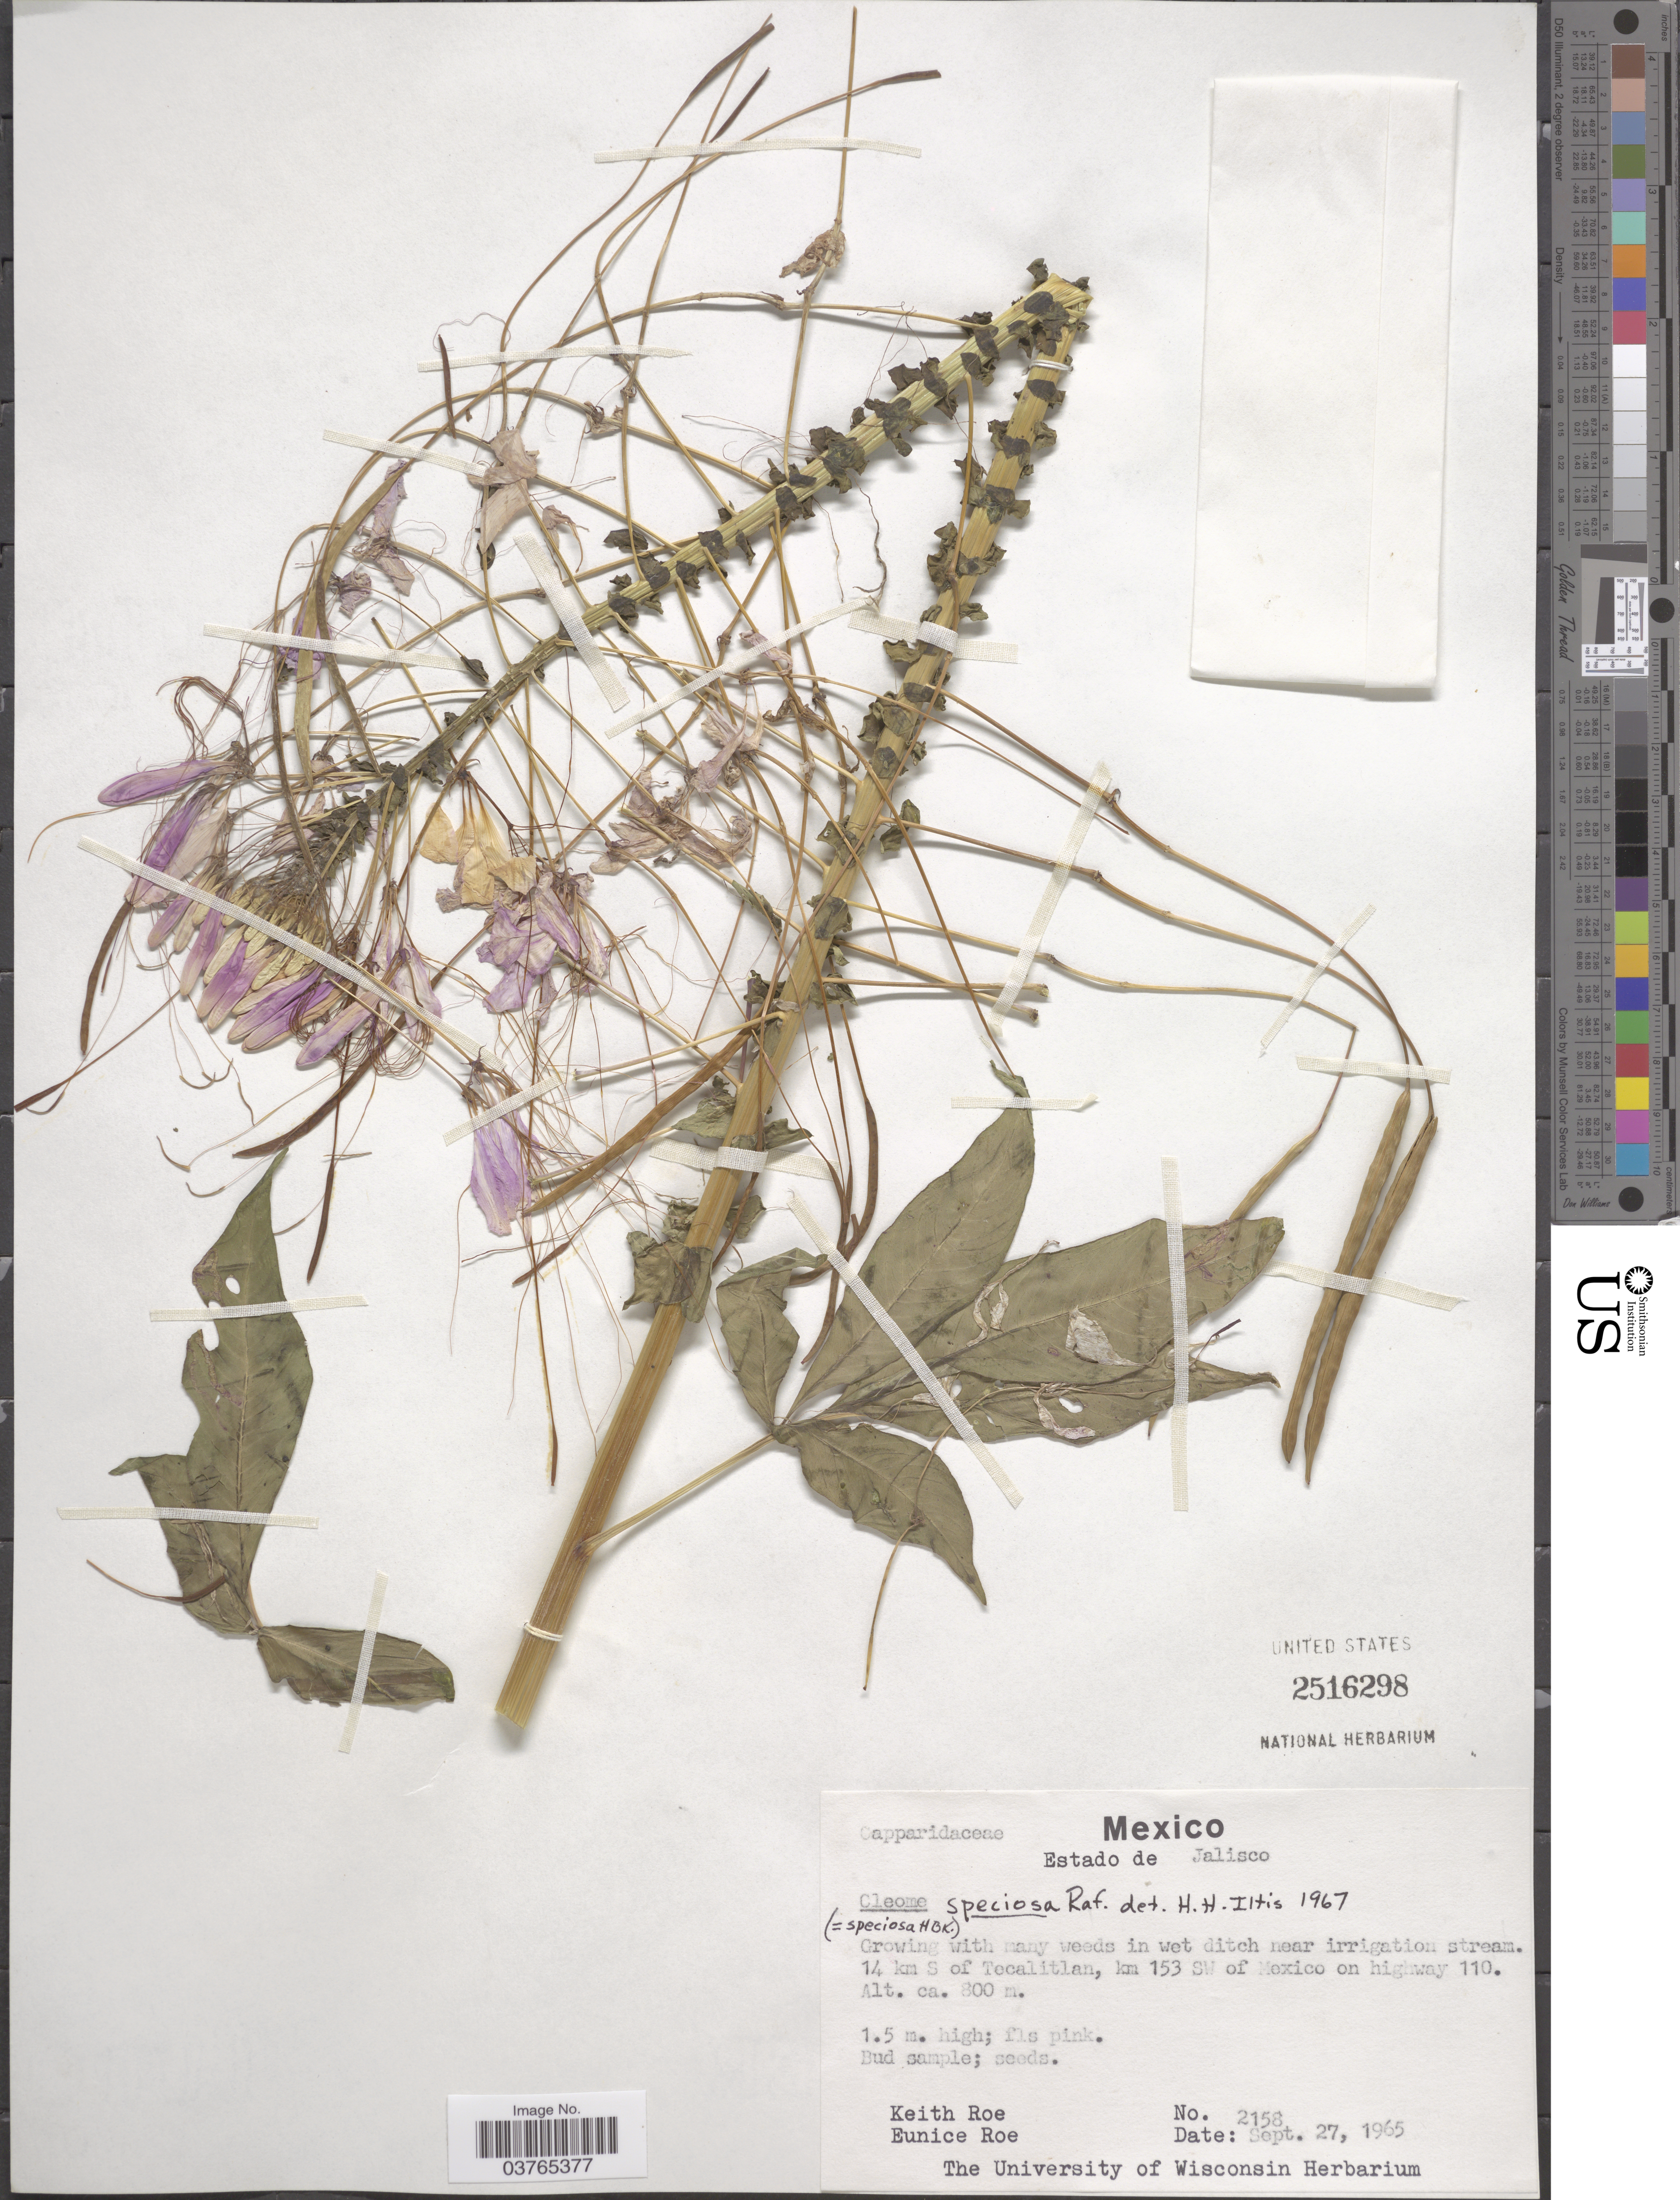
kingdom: Plantae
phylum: Tracheophyta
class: Magnoliopsida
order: Brassicales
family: Cleomaceae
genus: Cleoserrata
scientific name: Cleoserrata speciosa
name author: (Raf.) Iltis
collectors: K. E. Roe & E. Roe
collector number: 2158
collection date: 1965-09-27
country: Mexico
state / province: Jalisco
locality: Estado de Jalisco. In wet ditch near irrigation stream. 14 km S of Tecalitlan, km 153 SW of Mexico on highway 110.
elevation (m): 800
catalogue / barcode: US 2516298